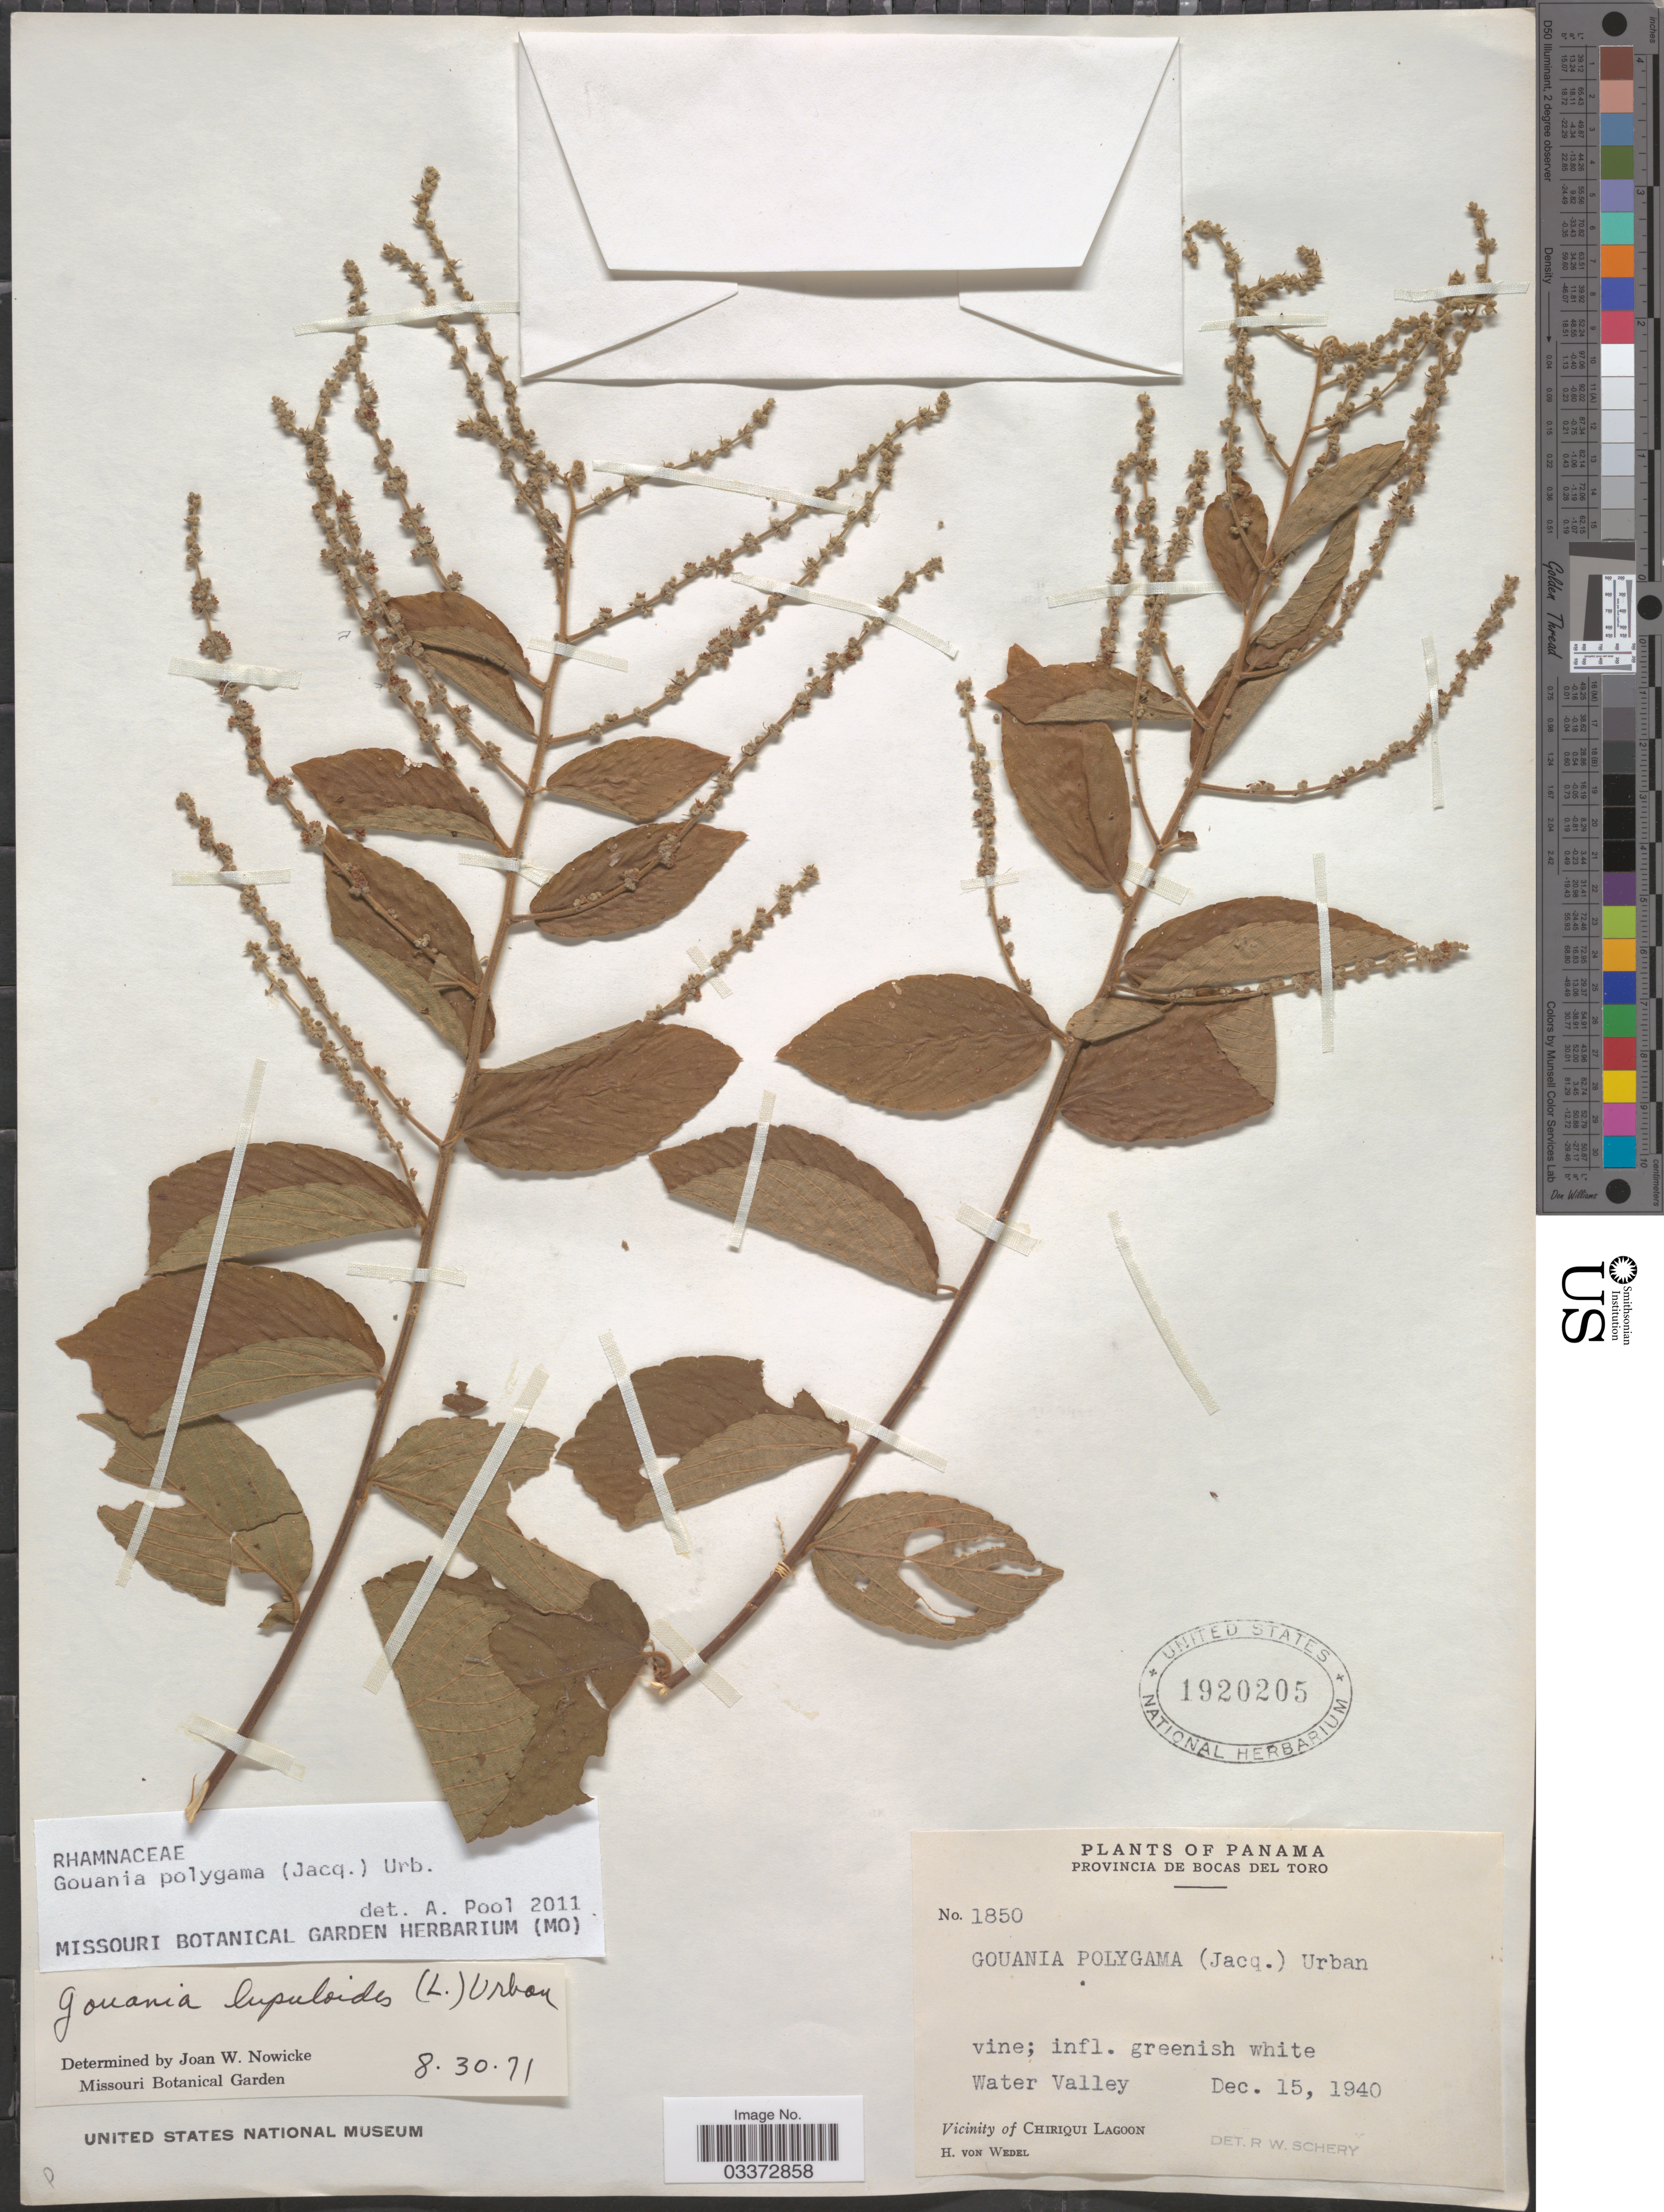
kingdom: Plantae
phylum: Tracheophyta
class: Magnoliopsida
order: Rosales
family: Rhamnaceae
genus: Gouania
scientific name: Gouania polygama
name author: (Jacq.) Urb.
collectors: H. von Wedel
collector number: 1850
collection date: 1940-12-15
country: Panama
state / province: Bocas del Toro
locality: Water Valley. Vicinity of Chiriqui Lagoon.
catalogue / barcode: US 1920205